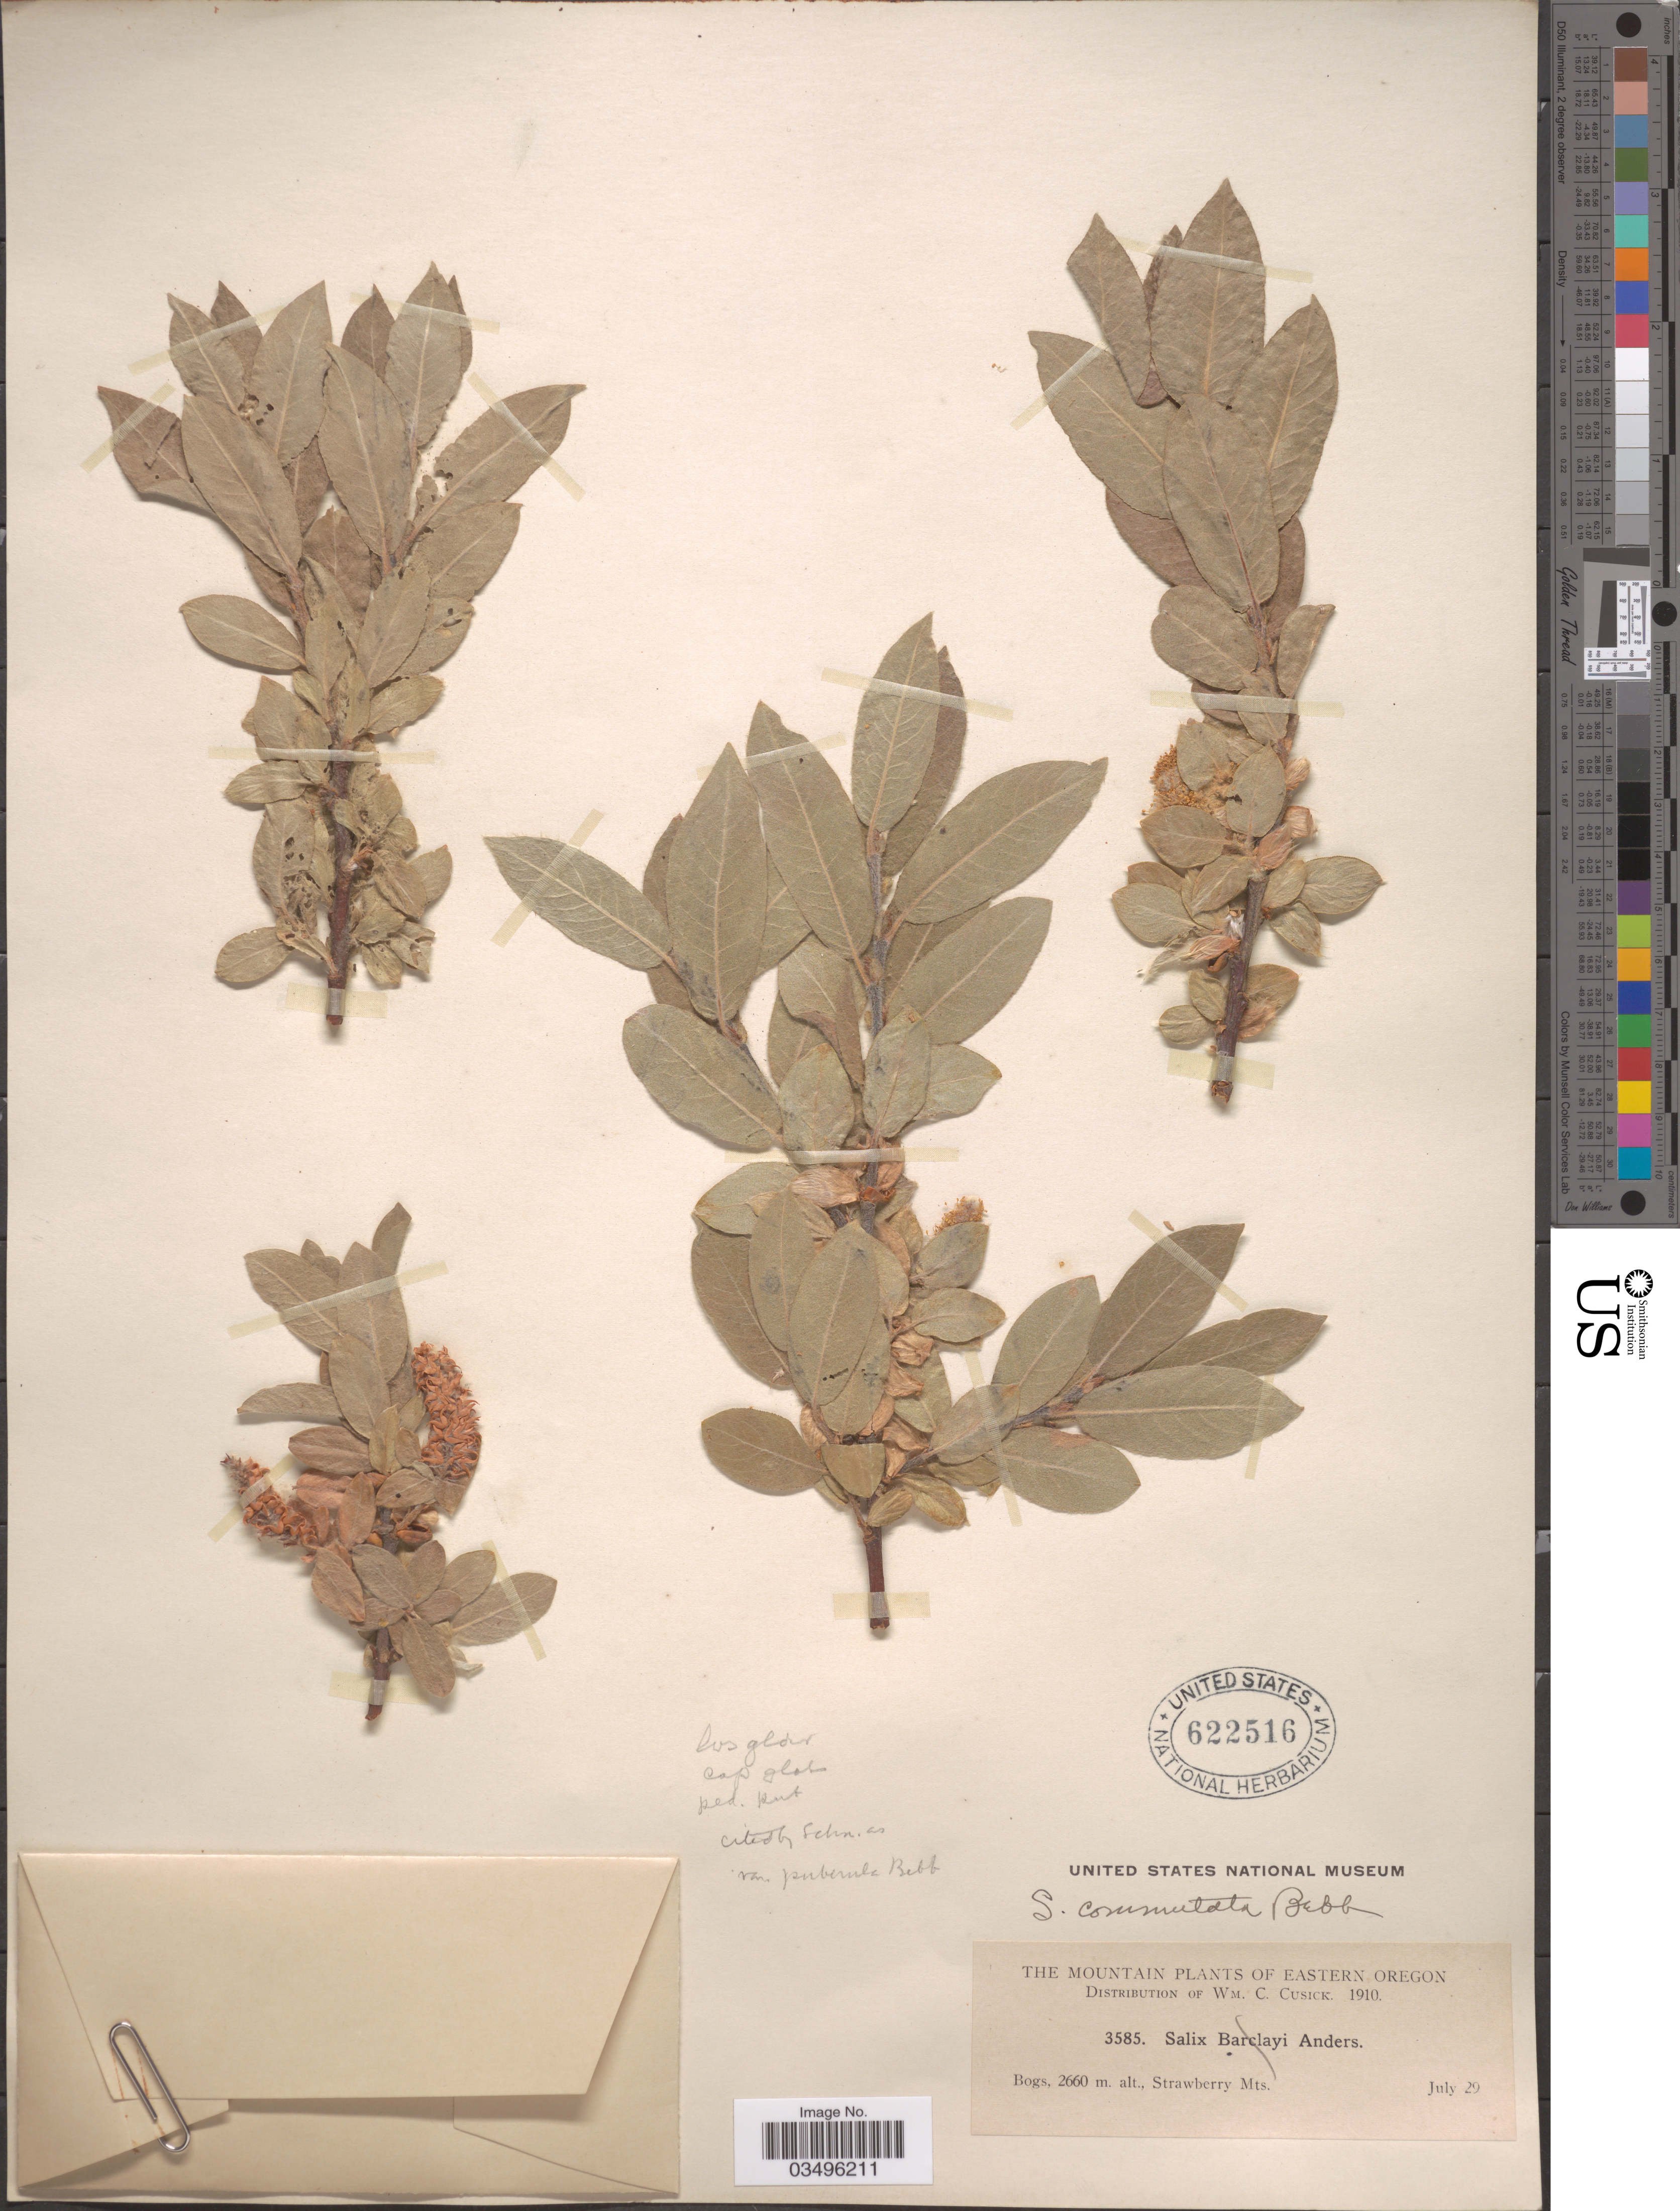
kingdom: Plantae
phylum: Tracheophyta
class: Magnoliopsida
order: Malpighiales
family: Salicaceae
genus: Salix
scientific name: Salix commutata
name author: Bebb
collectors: W. C. Cusick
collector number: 3585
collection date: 1910-07-29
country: United States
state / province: Oregon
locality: Eastern Oregon. Bogs, Strawberry Mts.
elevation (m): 2660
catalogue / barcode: US 622516